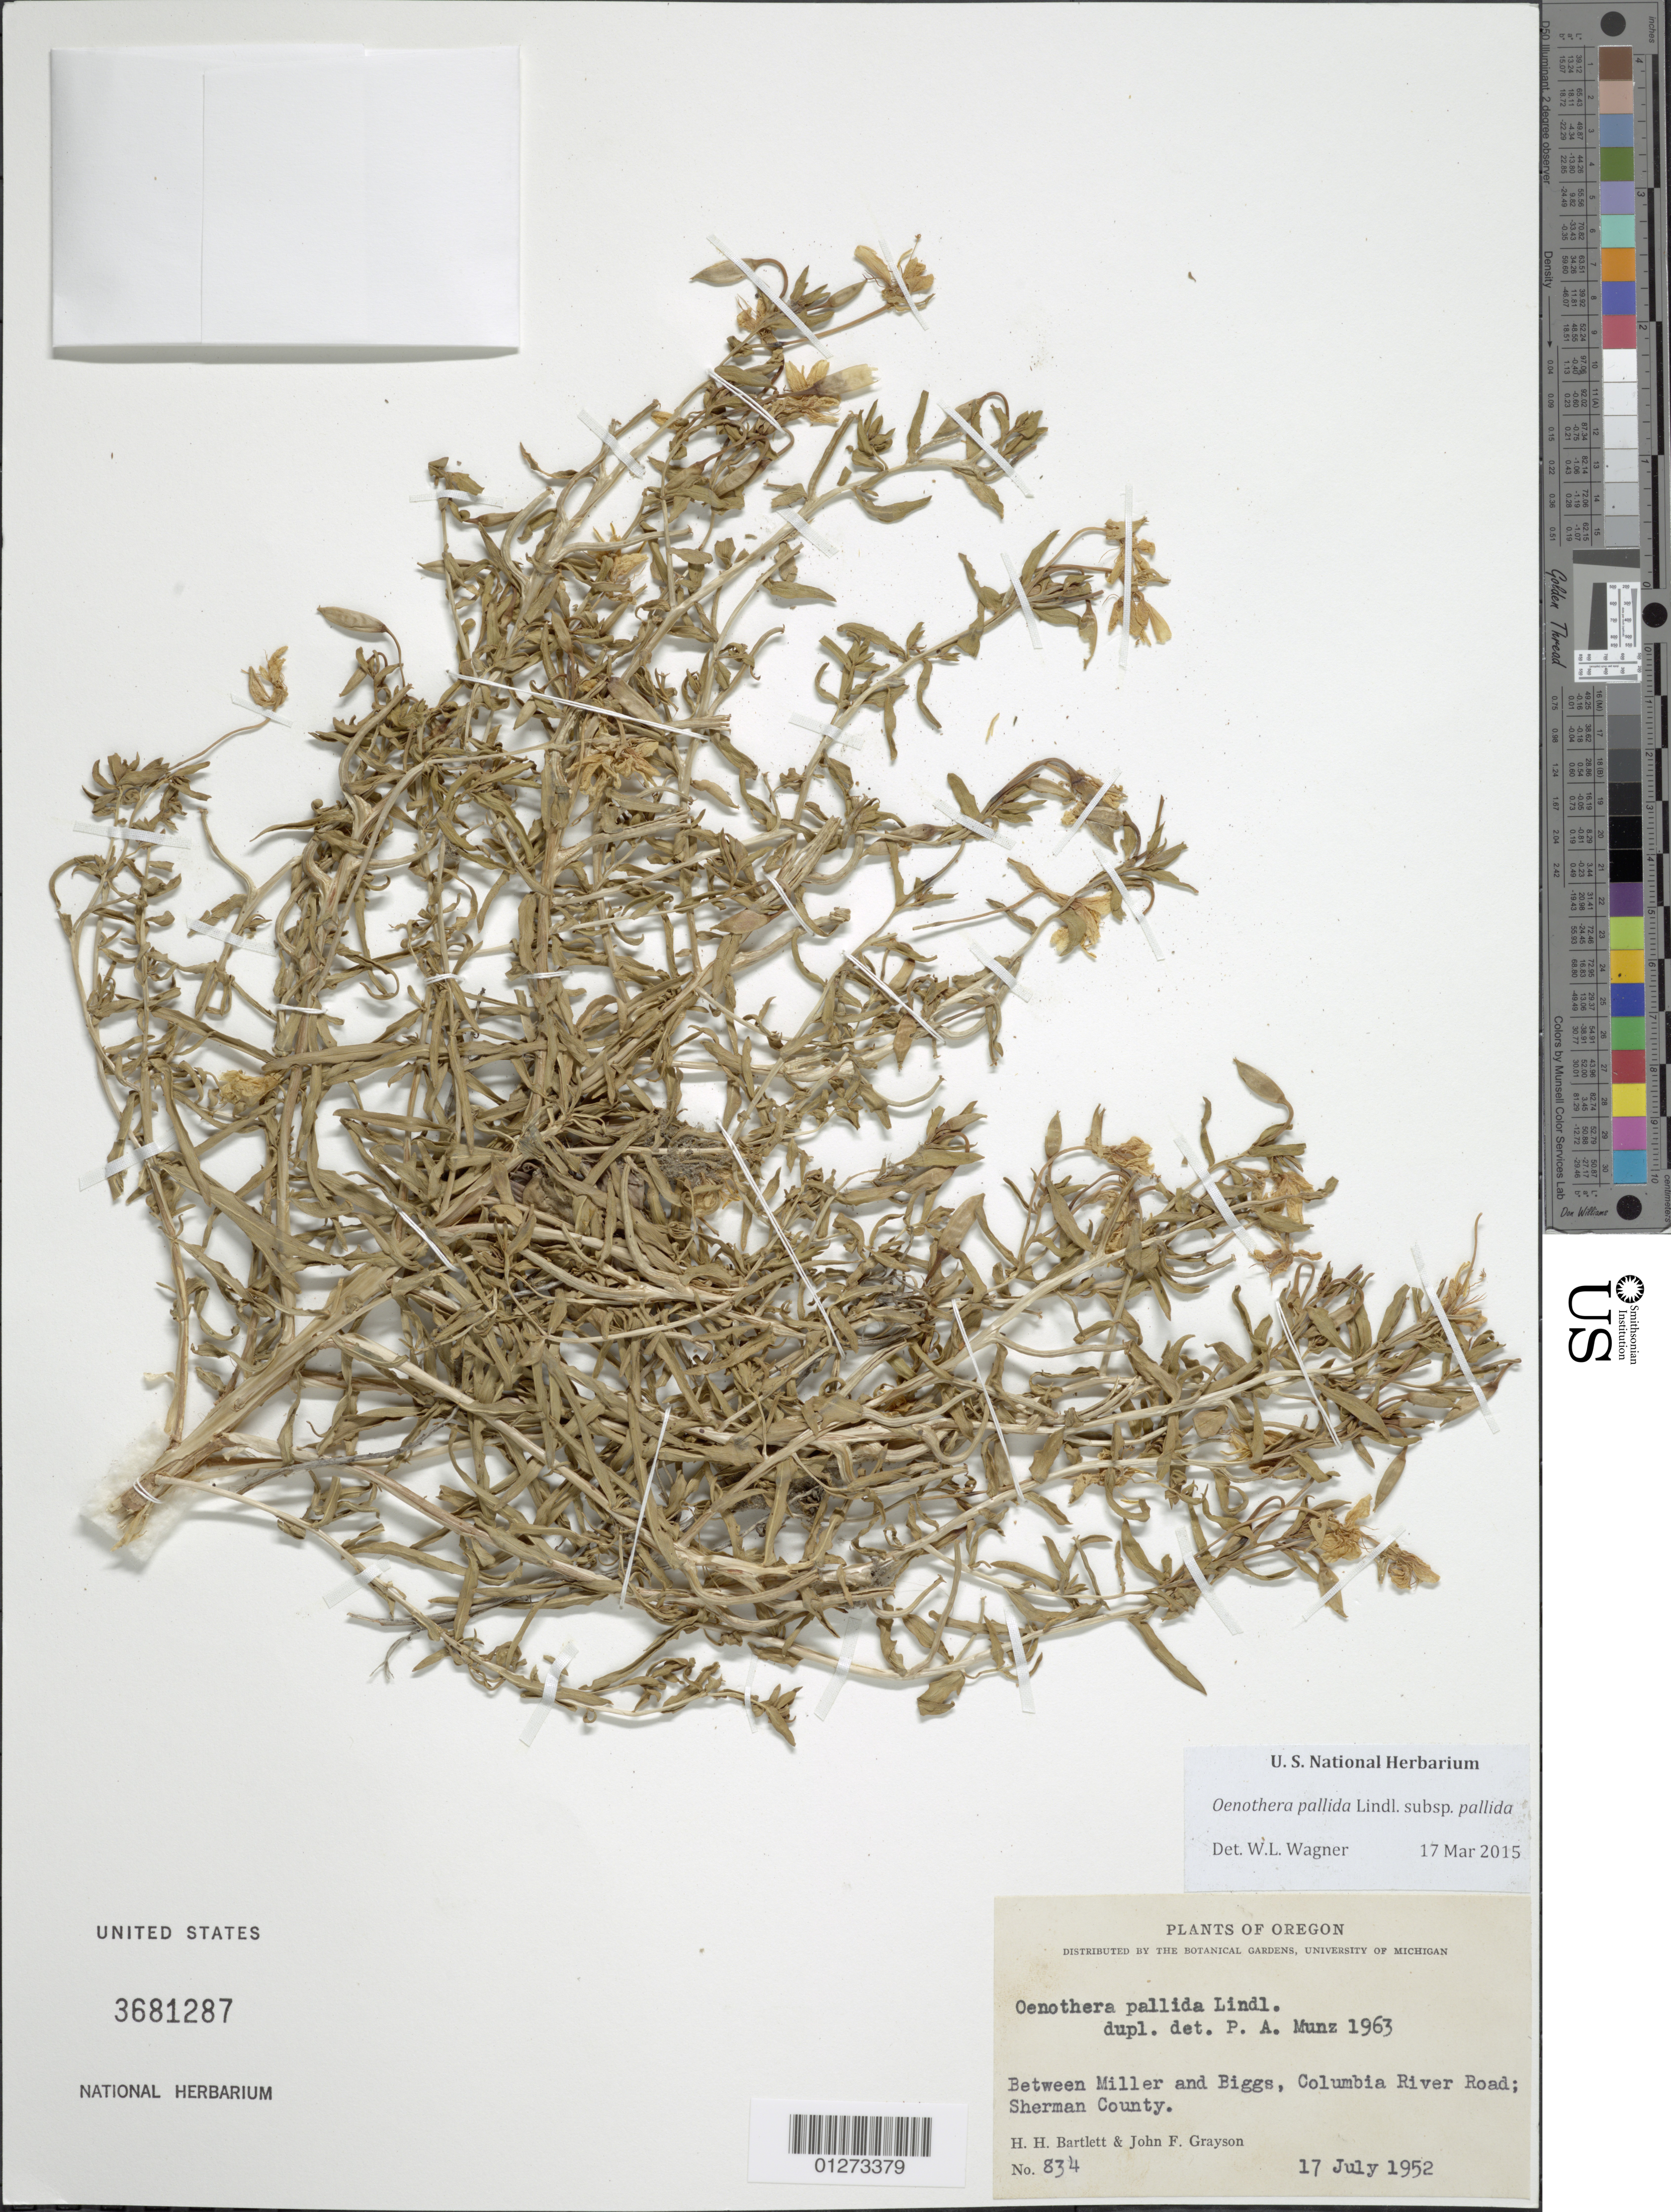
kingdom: Plantae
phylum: Tracheophyta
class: Magnoliopsida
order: Myrtales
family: Onagraceae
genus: Oenothera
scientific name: Oenothera pallida subsp. pallida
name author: Lindl.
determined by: Wagner, W. L., (BOT), Smithsonian Institution - National Museum of Natural History (UNITED STATES)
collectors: H. H. Bartlett & J. Grayson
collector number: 834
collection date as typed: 17 Jul1952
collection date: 1952-07-17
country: United States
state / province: Oregon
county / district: Sherman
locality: Between Miller and Biggs, Columbia River Road.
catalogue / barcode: US 3681287